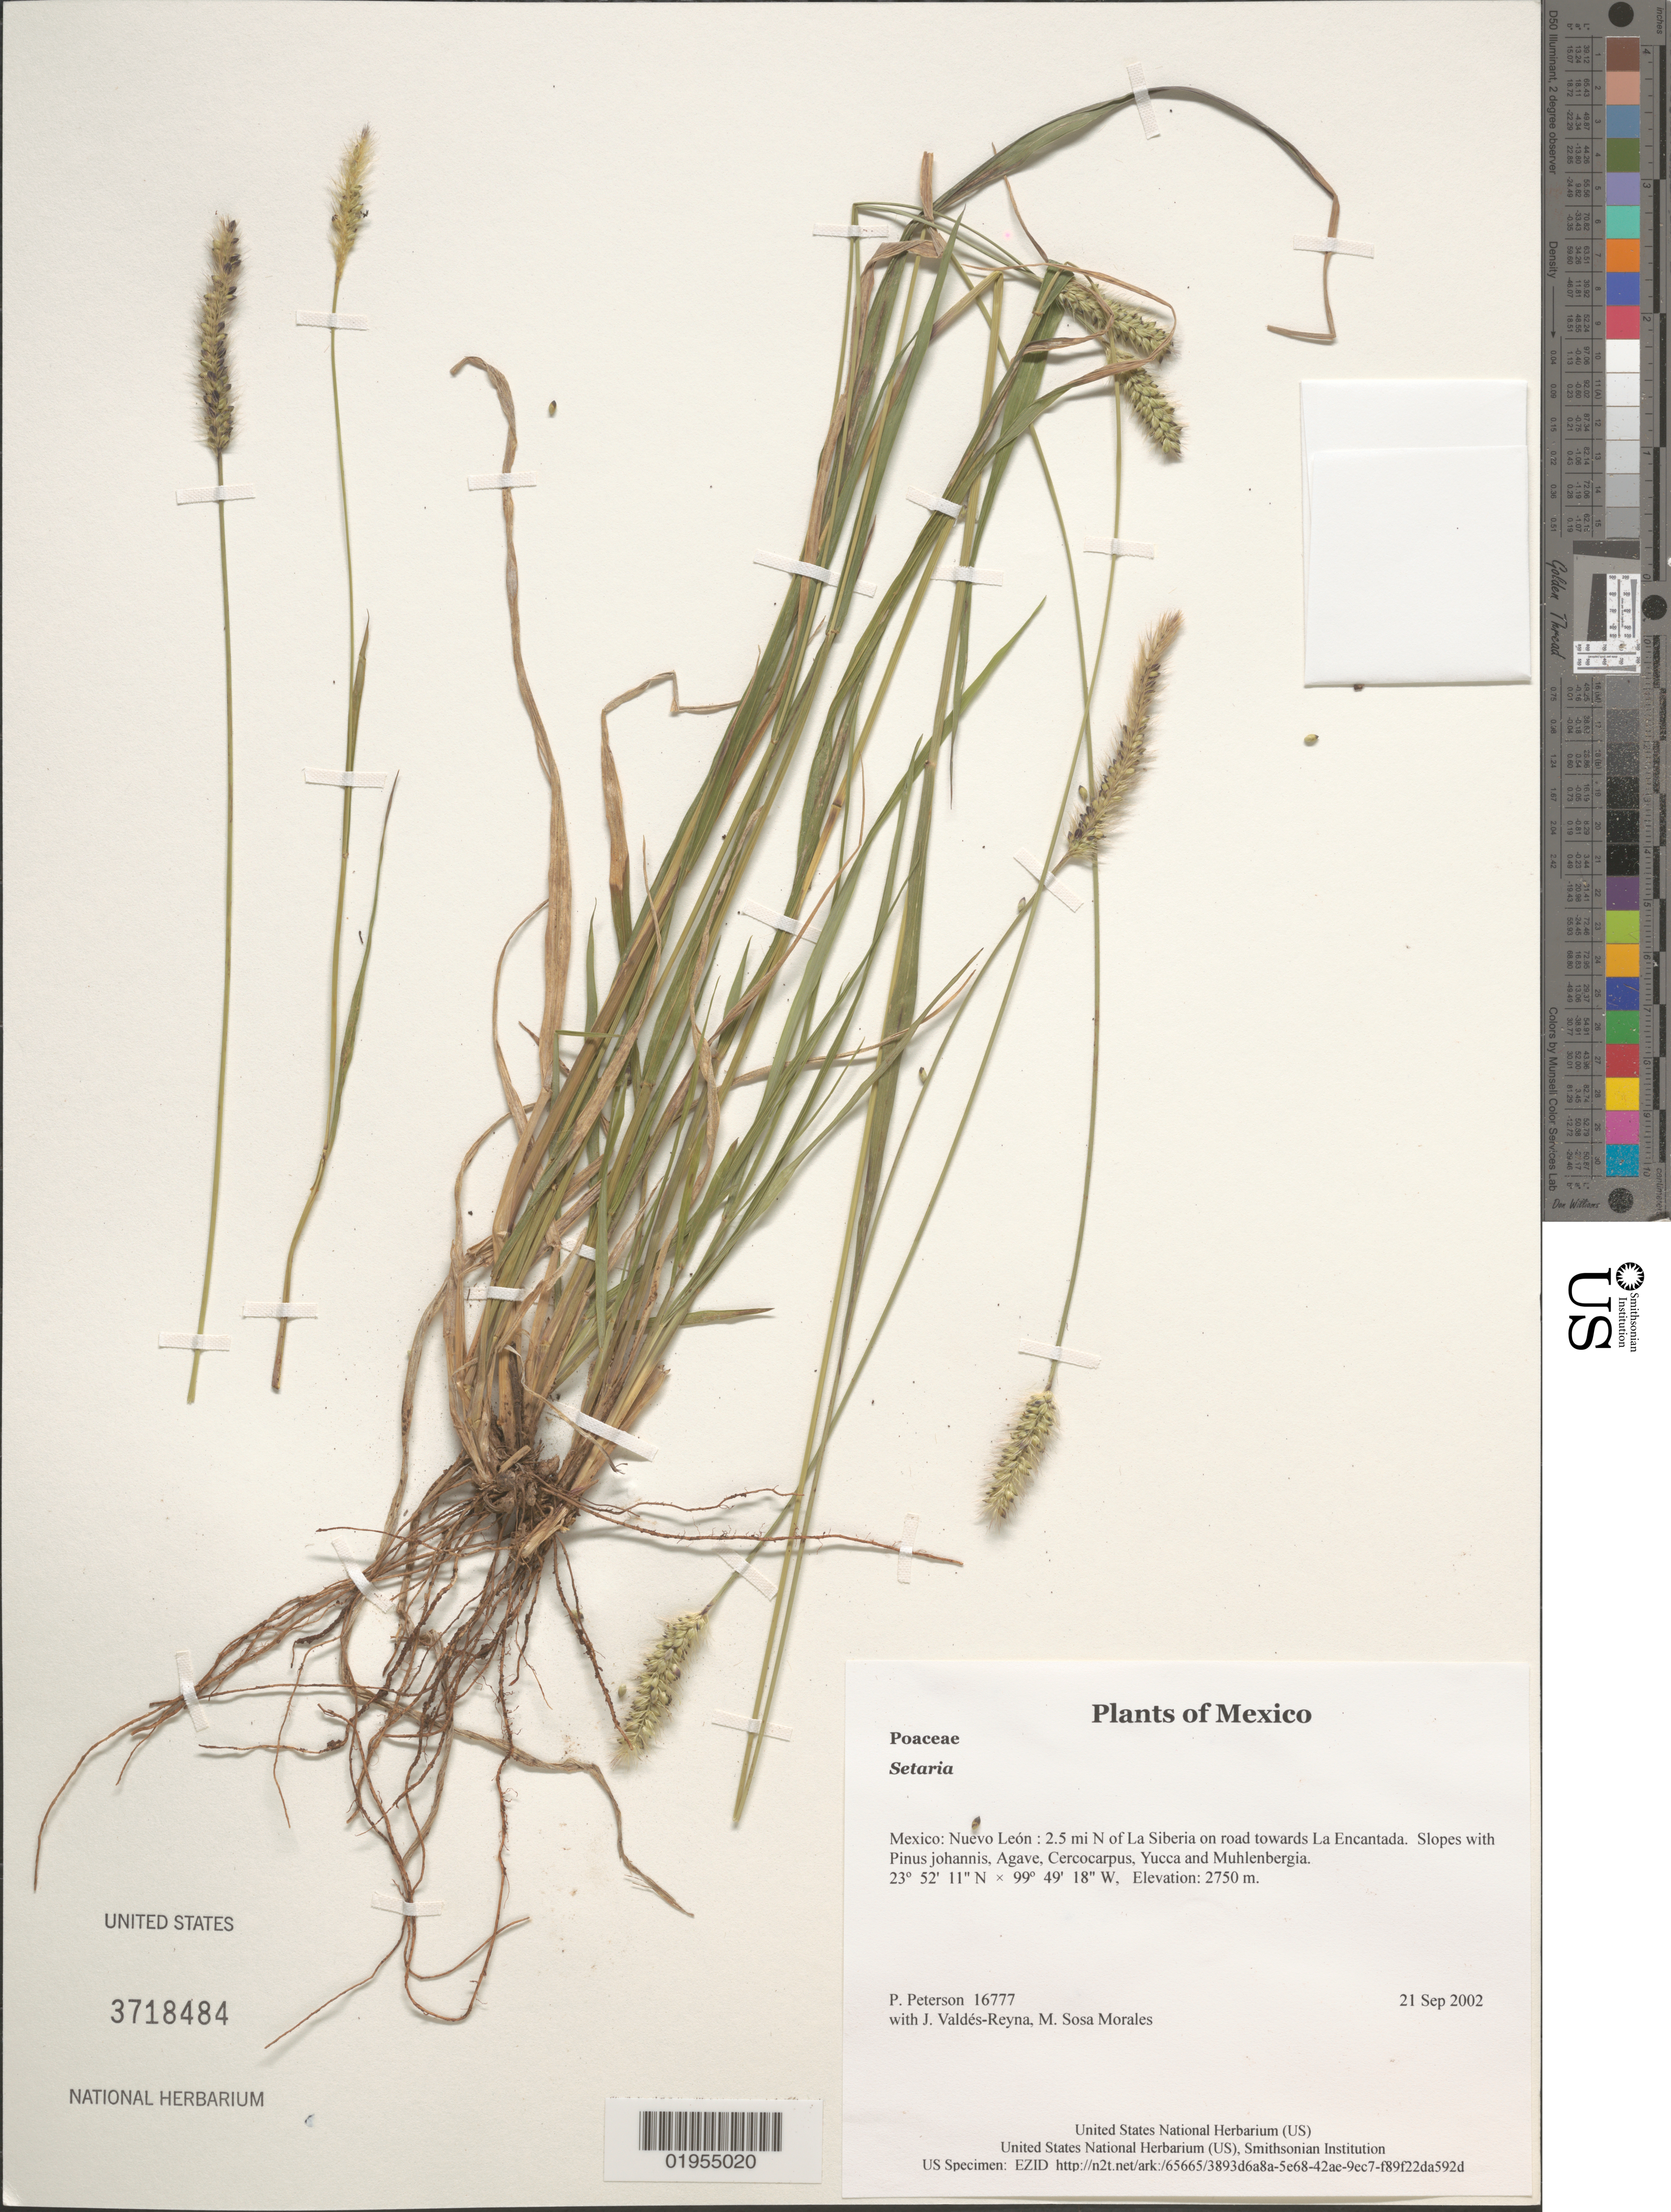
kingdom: Plantae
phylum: Tracheophyta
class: Liliopsida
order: Poales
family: Poaceae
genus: Setaria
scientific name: Setaria sp.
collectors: P. M. Peterson, J. Valdés-Reyna & M. Sosa Morales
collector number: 16777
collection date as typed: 21 Sep 2002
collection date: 2002-09-21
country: Mexico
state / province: Nuevo León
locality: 2.5 mi N of La Siberia on road towards La Encantada. Slopes with Pinus johannis, Agave, Cercocarpus, Yucca and Muhlenbergia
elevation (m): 2750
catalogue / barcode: US 3718484